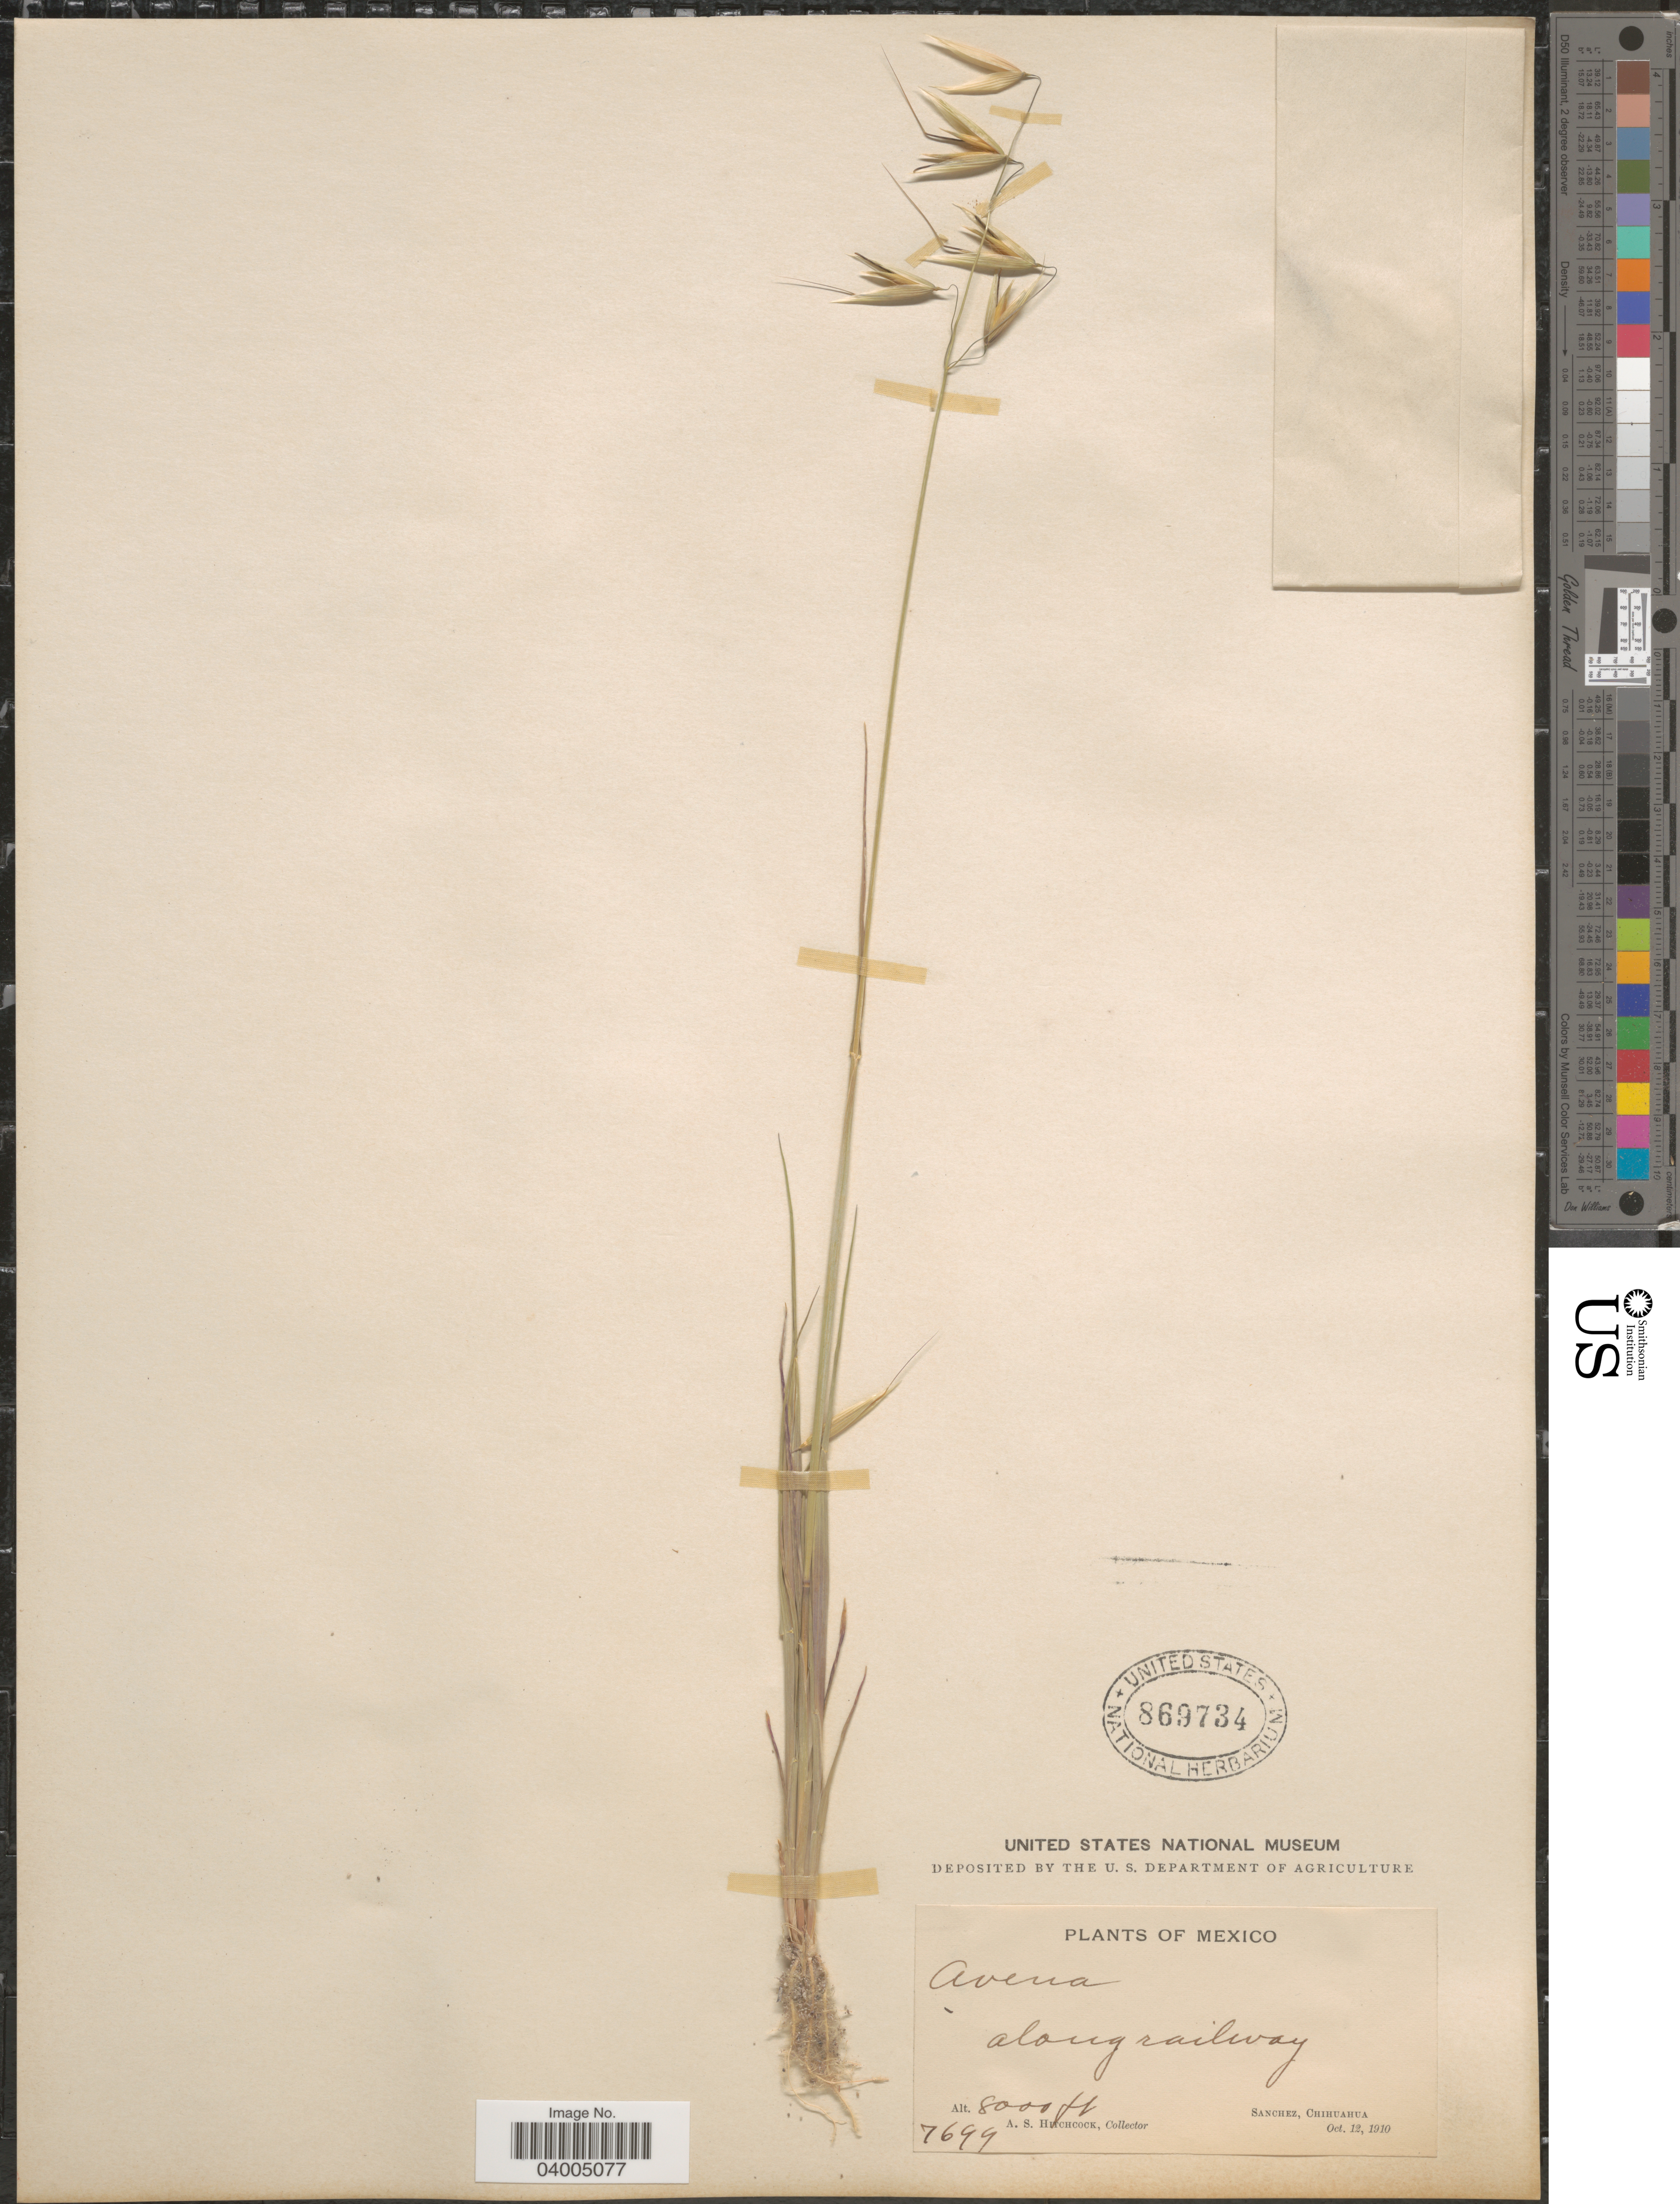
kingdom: Plantae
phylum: Tracheophyta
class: Liliopsida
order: Poales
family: Poaceae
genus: Avena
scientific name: Avena fatua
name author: L.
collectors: A. S. Hitchcock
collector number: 7699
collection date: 1910-10-12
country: Mexico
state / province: Chihuahua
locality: Sanchez.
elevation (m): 2438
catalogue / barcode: US 869734